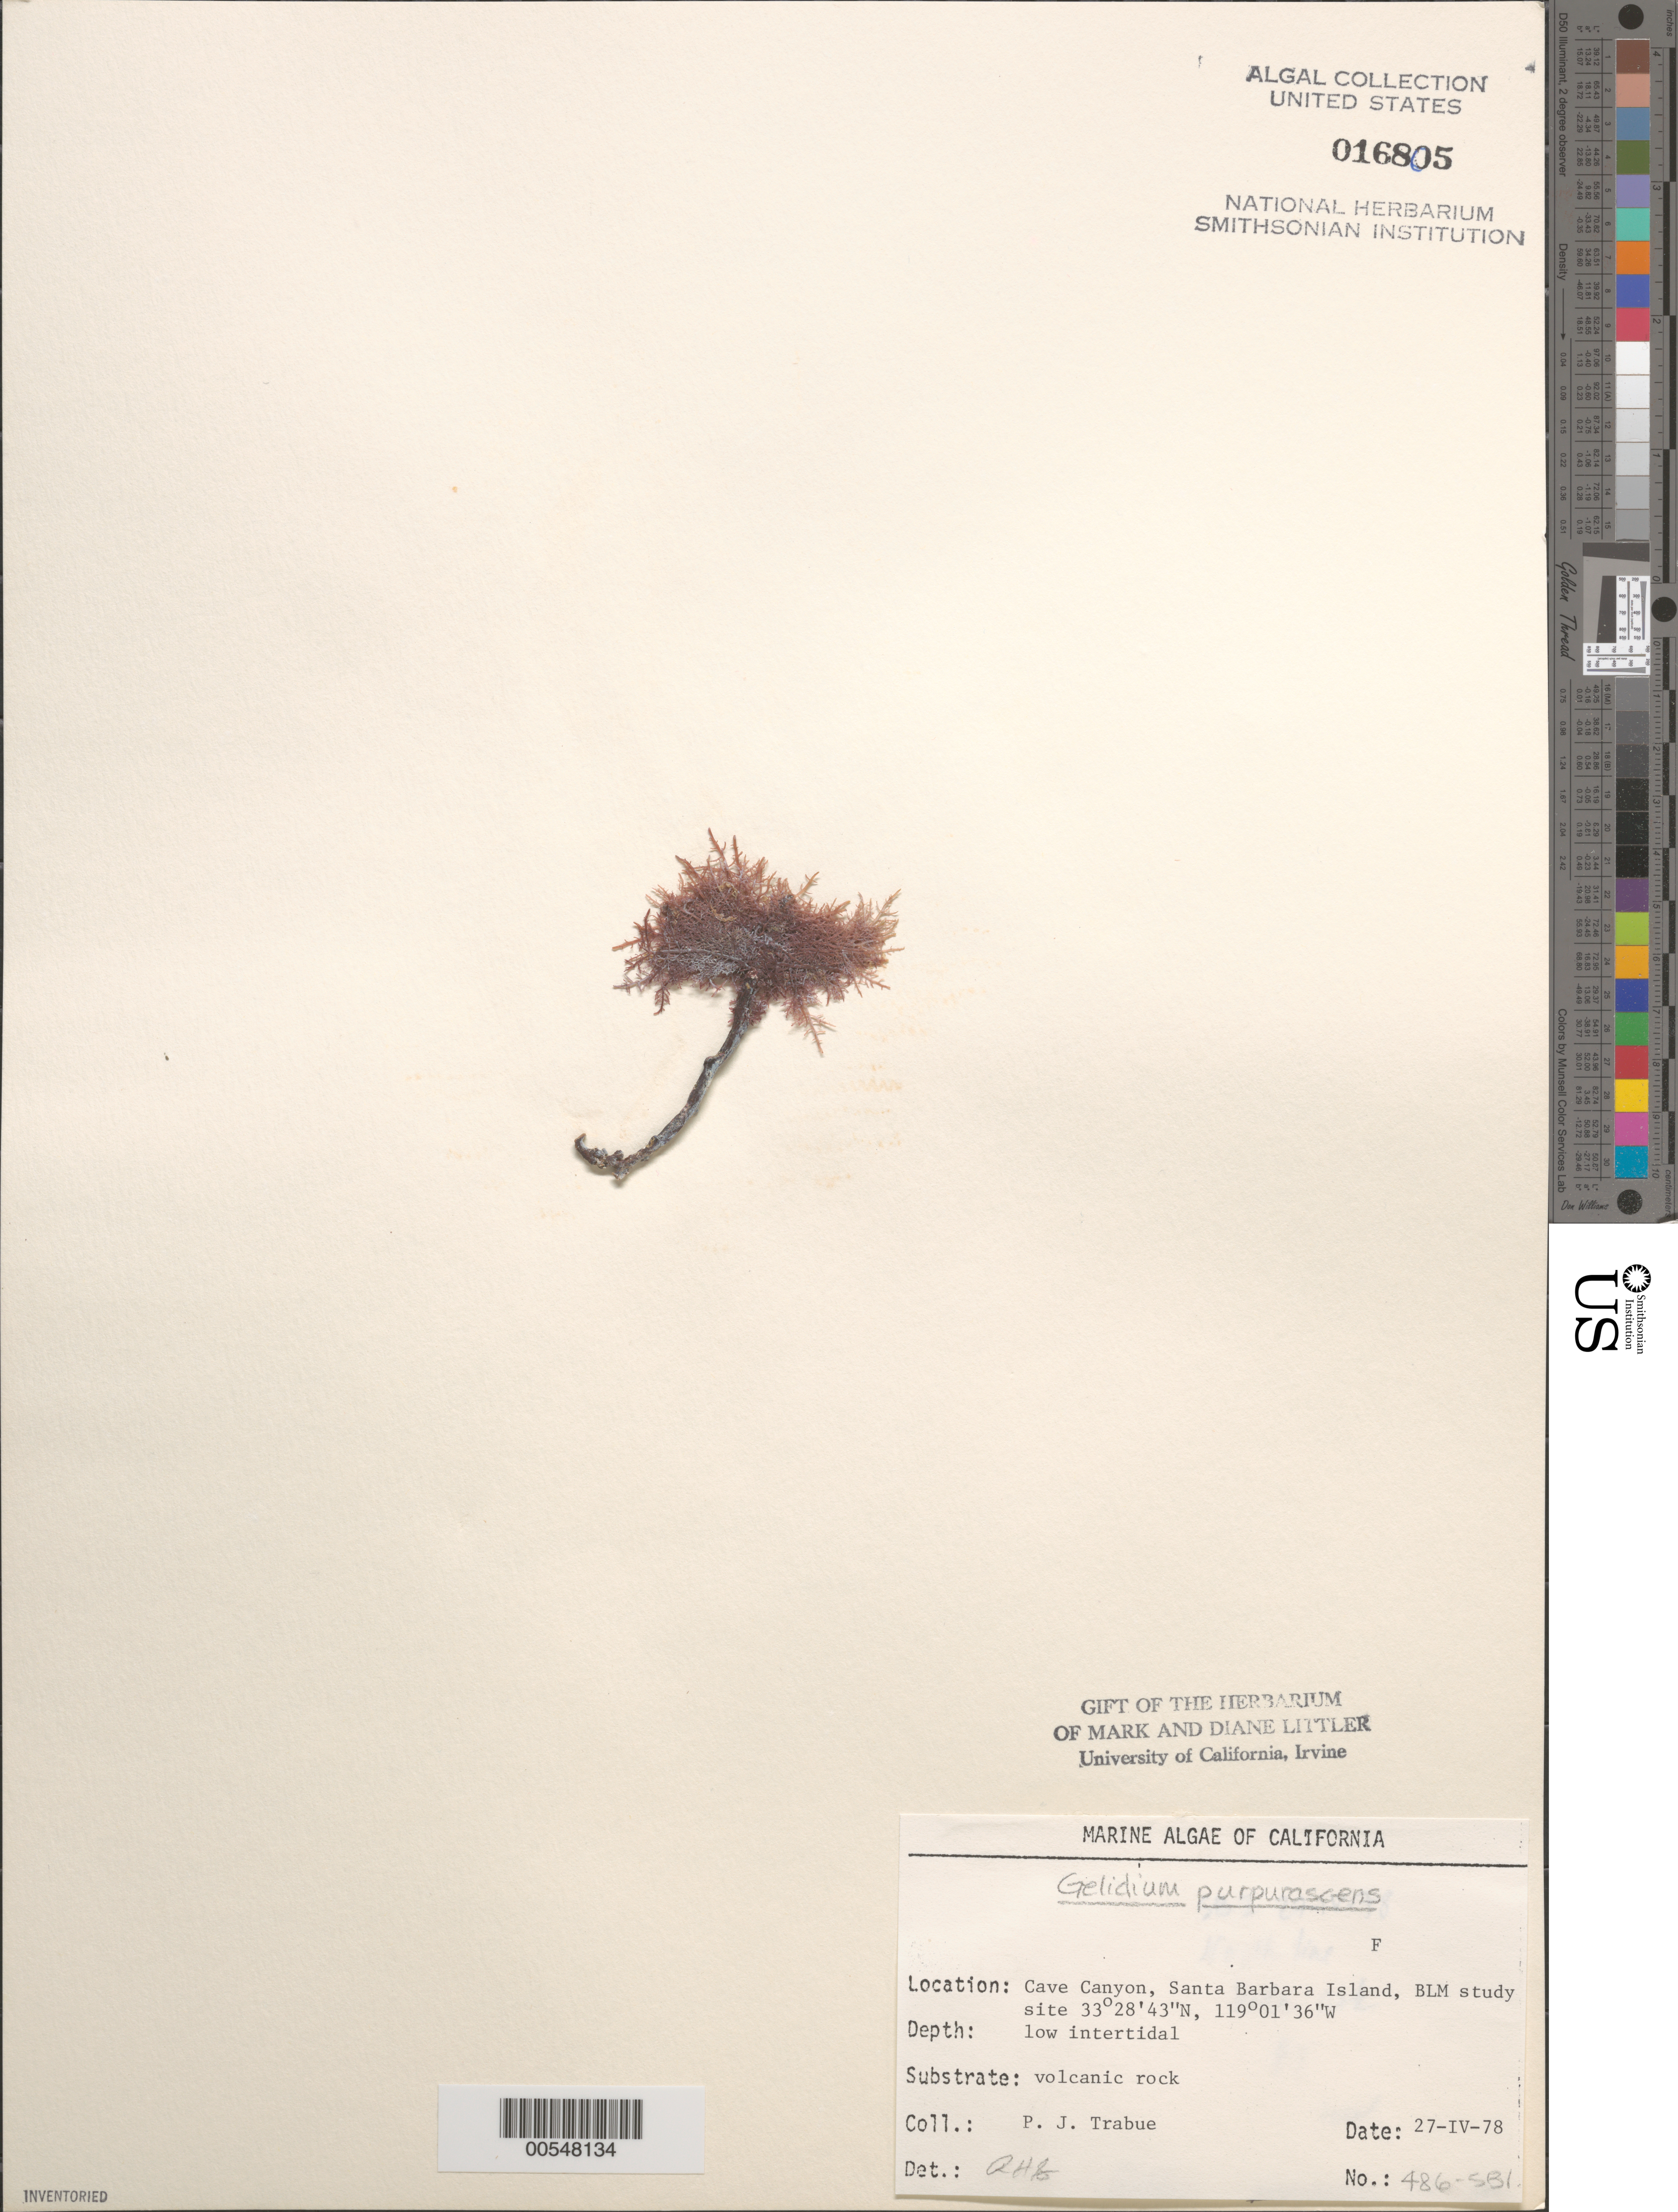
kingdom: Plantae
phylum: Rhodophyta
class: Florideophyceae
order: Gelidiales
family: Gelidiaceae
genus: Gelidium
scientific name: Gelidium purpurascens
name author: N.L. Gardner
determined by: Sims, Robert H.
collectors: P. J. Trabue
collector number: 486-sbi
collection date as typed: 27 Apr 1978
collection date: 1978-04-27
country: United States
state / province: California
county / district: Santa Barbara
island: Santa Barbara Island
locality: Cave Canyon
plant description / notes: BLM-SOCALBIGHT Rocky Intertidal Survey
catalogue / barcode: US 16805